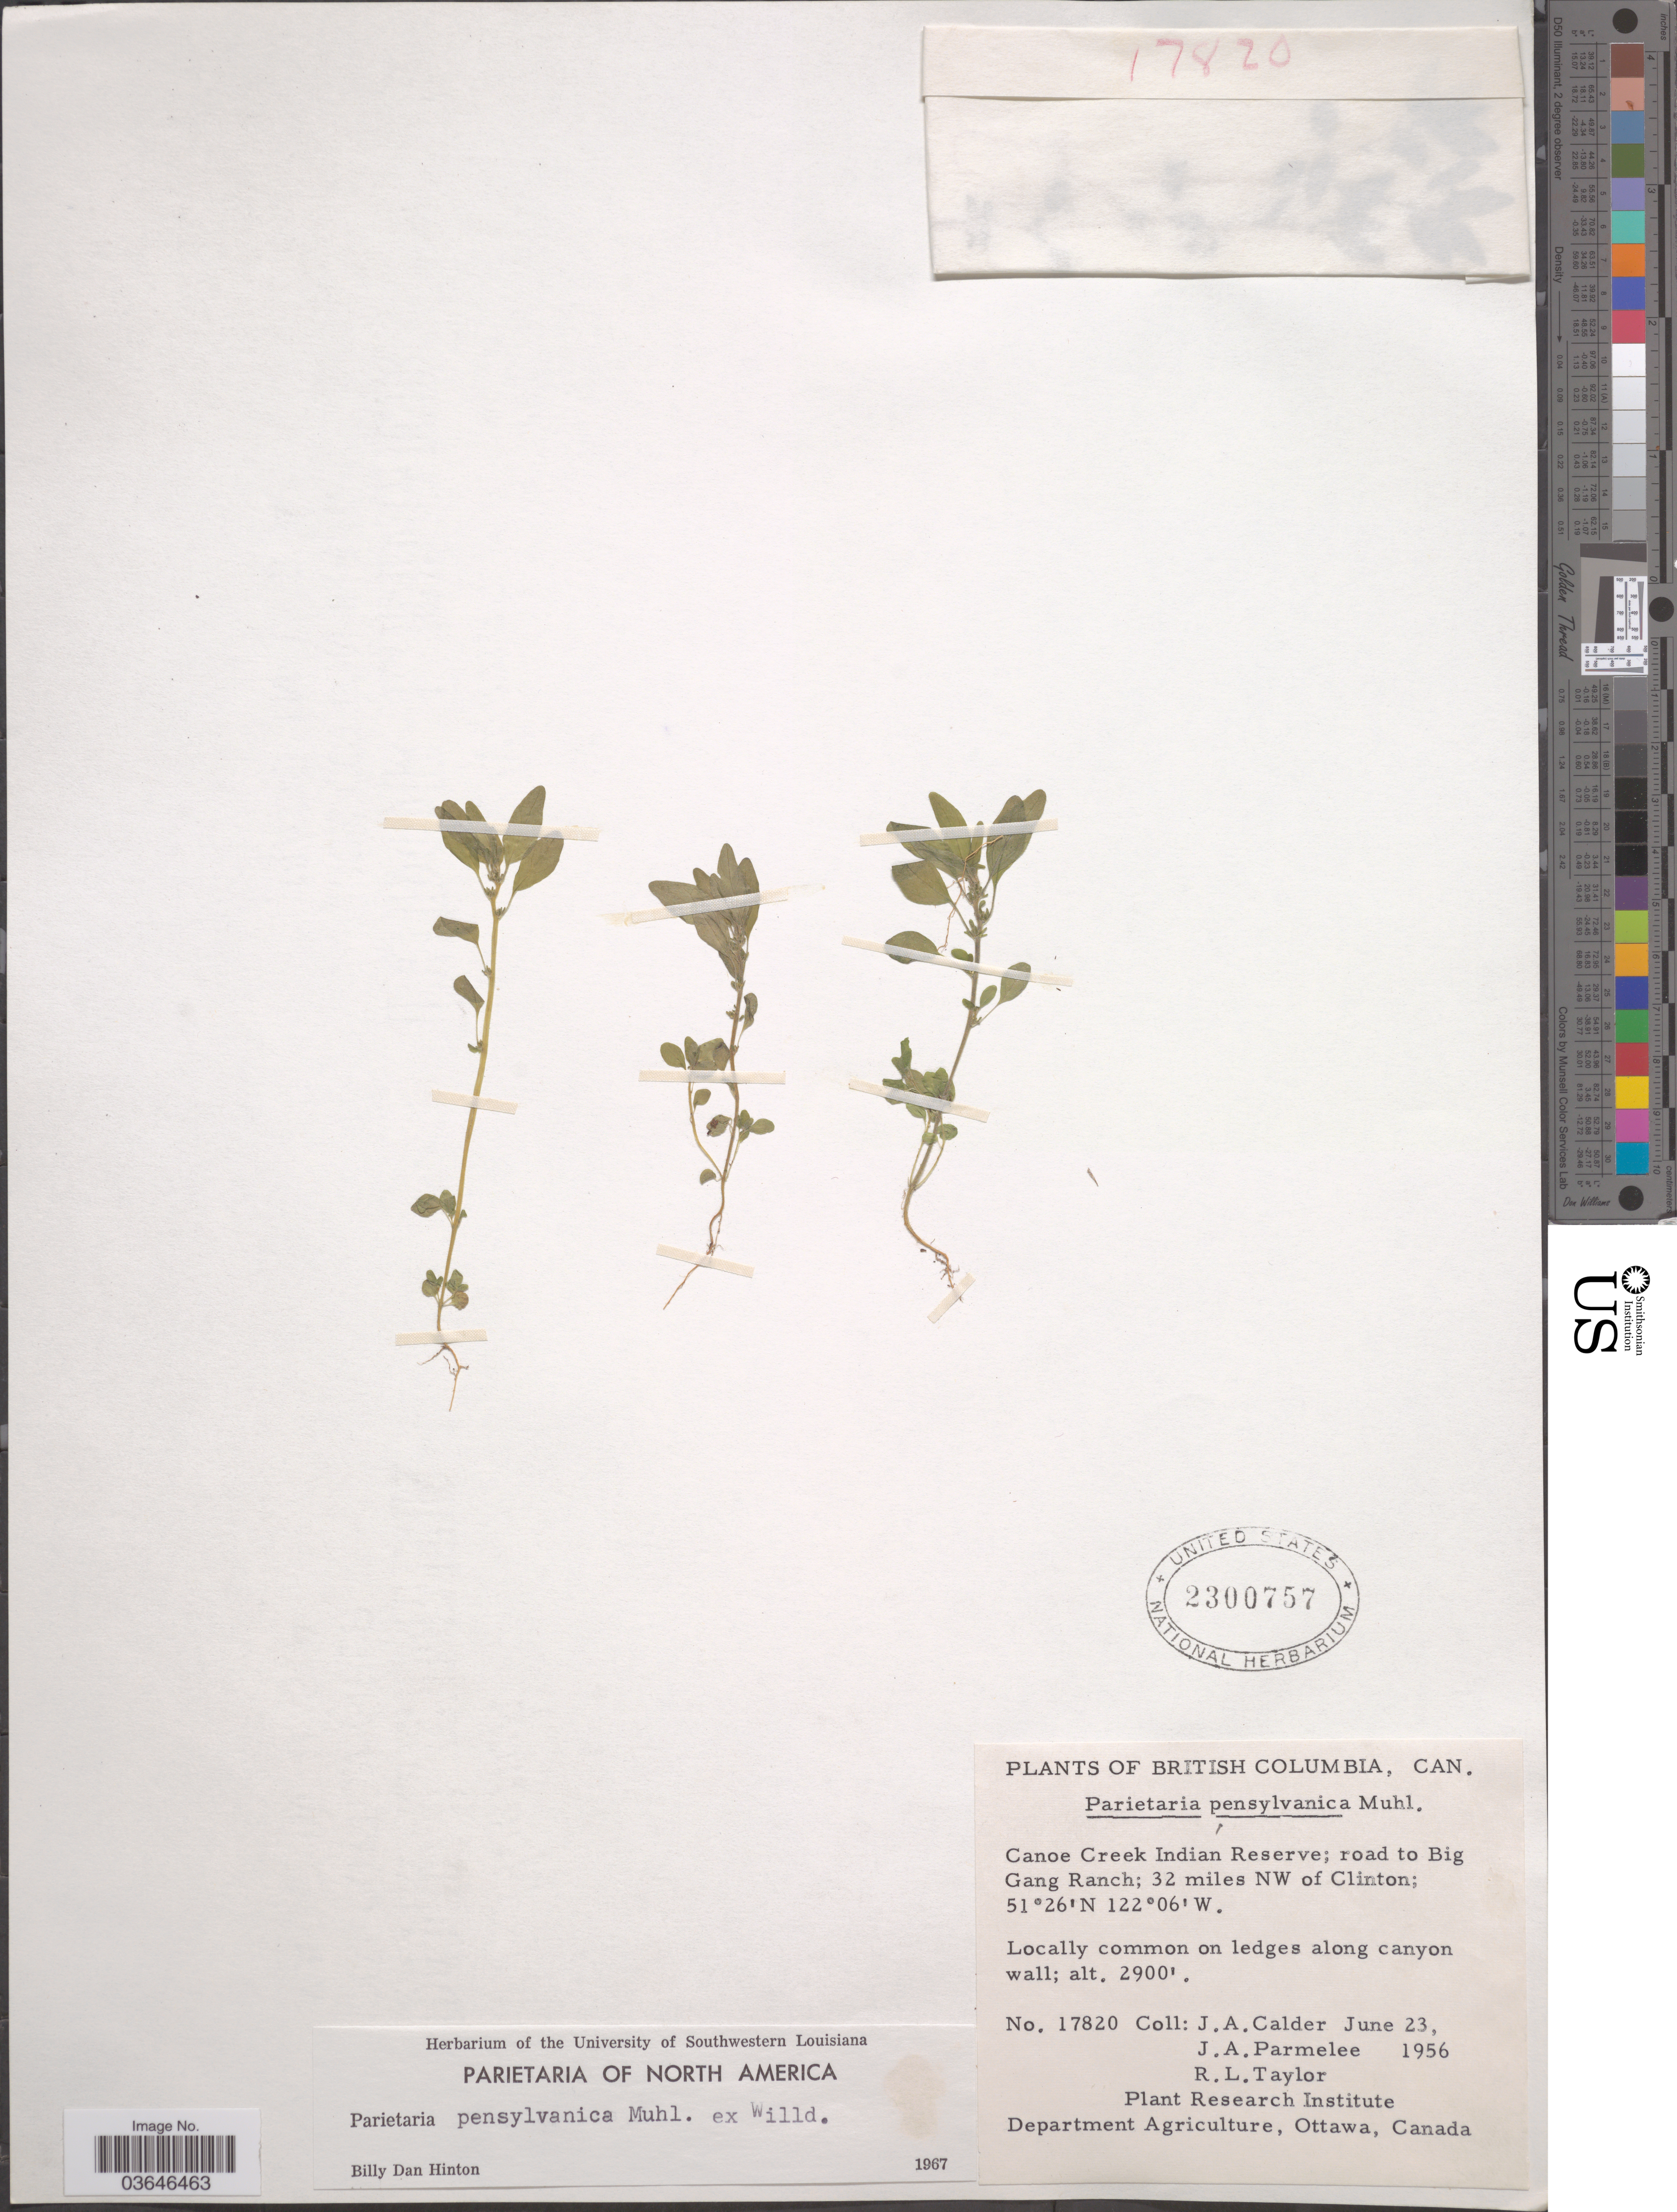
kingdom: Plantae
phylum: Tracheophyta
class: Magnoliopsida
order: Rosales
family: Urticaceae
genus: Parietaria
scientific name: Parietaria pensylvanica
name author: Muhl. ex Willd.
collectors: J. A. Calder, J. A. Parmelee & R. Taylor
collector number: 17820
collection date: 1956-06-23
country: Canada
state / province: British Columbia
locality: Canoe Creek Indian Reserve; road to Big Gang Ranch; 32 miles NW of Clinton.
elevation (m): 884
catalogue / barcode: US 2300757